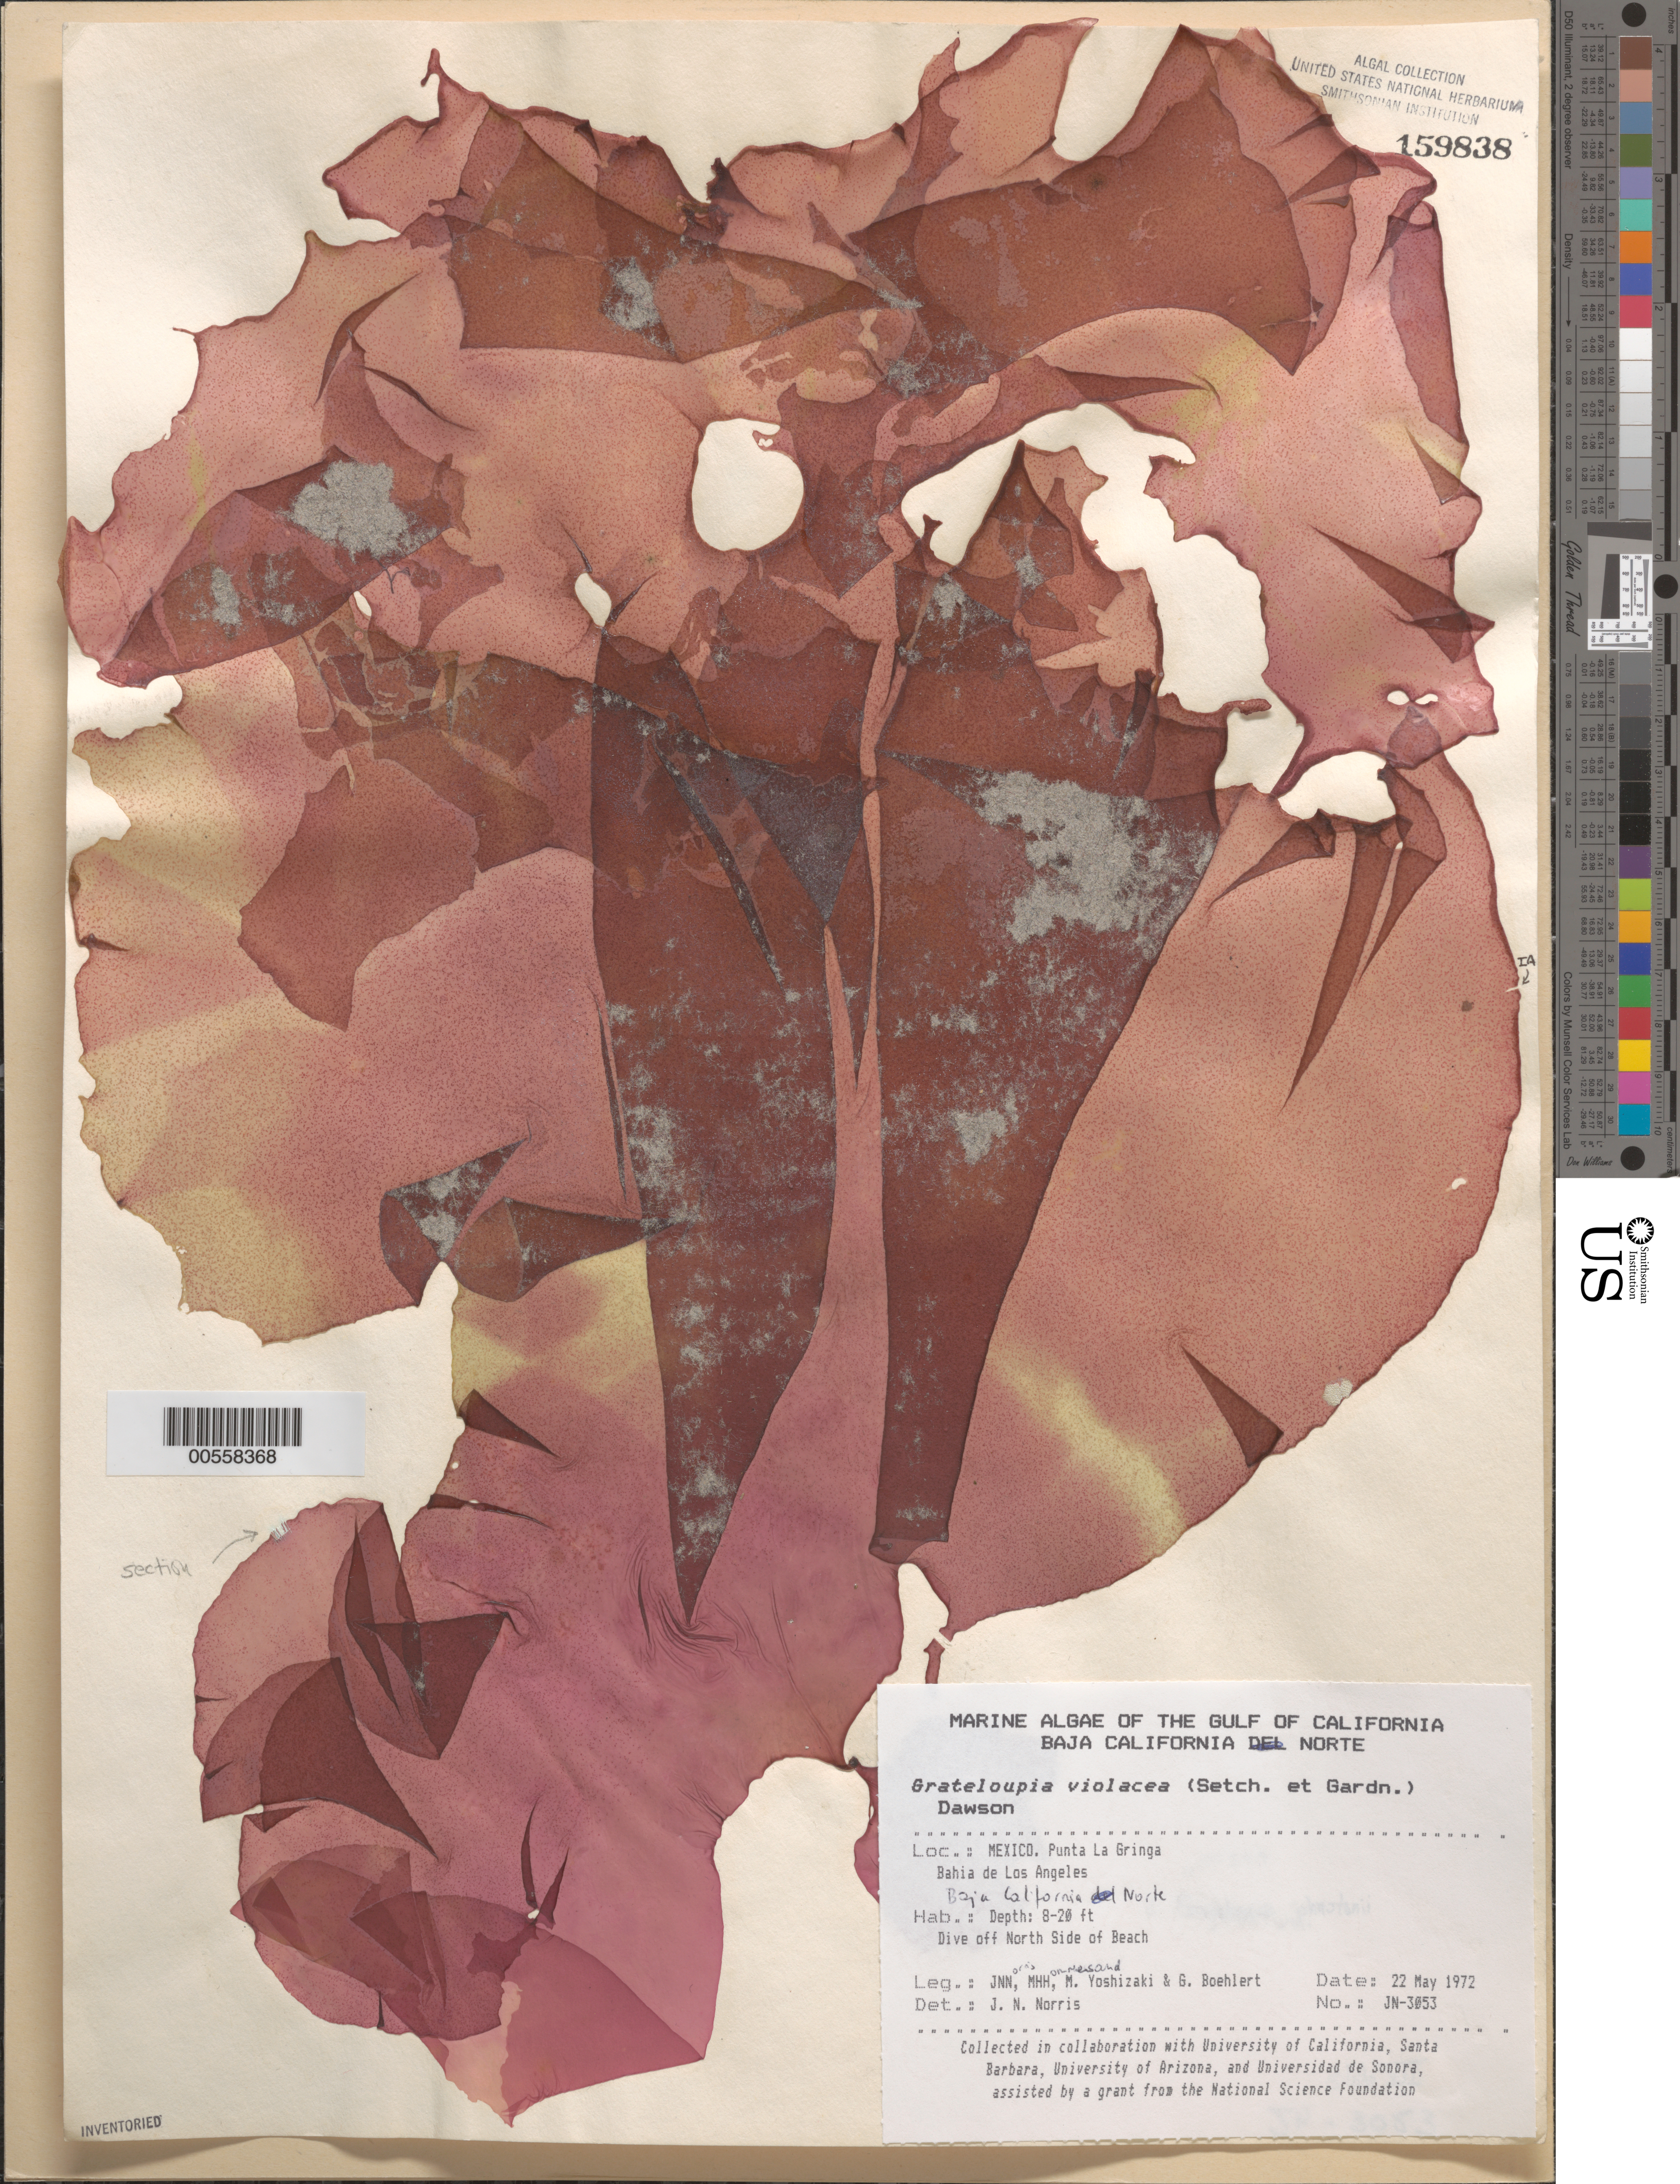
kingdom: Plantae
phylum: Rhodophyta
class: Florideophyceae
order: Halymeniales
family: Halymeniaceae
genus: Grateloupia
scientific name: Grateloupia violacea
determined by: Norris, James N.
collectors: J. N. Norris, M. H. Hommersand, M. Yoshizaki & G. Boehlert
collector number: JN-3053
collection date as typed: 22 May 1972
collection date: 1972-05-22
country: Mexico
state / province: Baja California Norte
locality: Punta La Gringa, Bahia de los Angeles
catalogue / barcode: US 159838